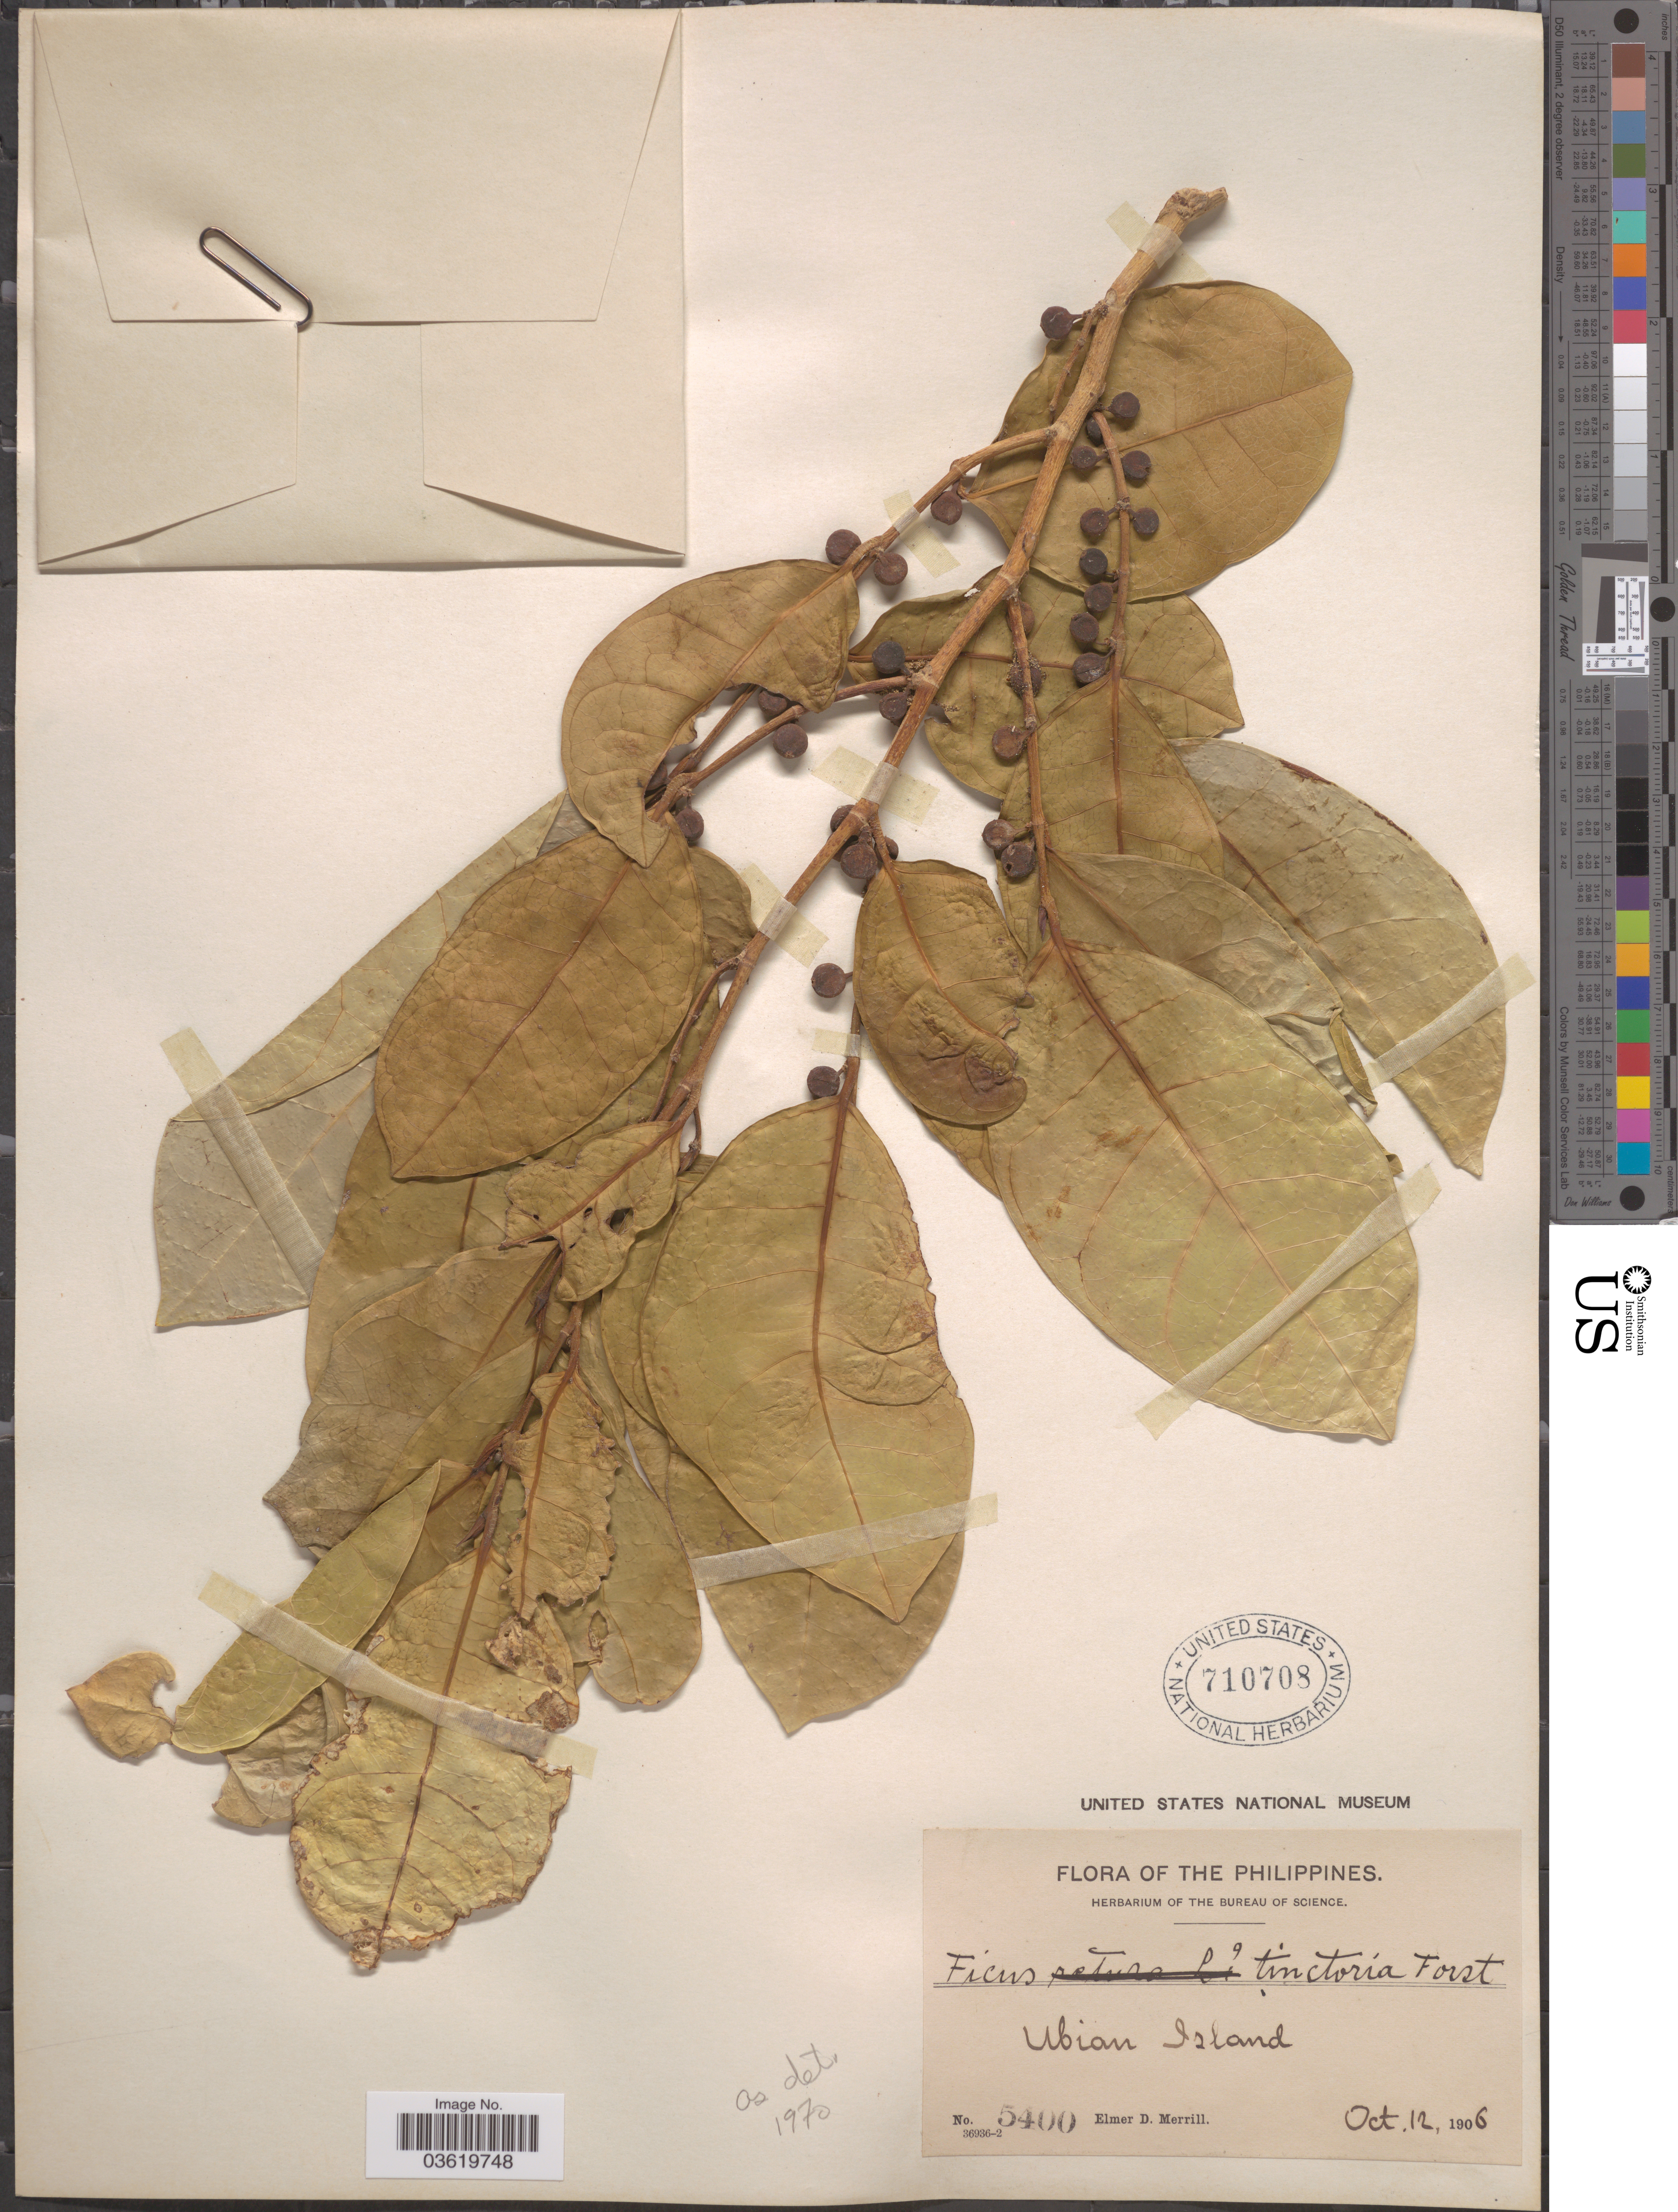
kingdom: Plantae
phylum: Tracheophyta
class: Magnoliopsida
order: Rosales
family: Moraceae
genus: Ficus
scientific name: Ficus tinctoria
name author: G. Forst.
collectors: E. D. Merrill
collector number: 5400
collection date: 1906-10-12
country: Philippines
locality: Ubian Island.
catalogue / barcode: US 710708